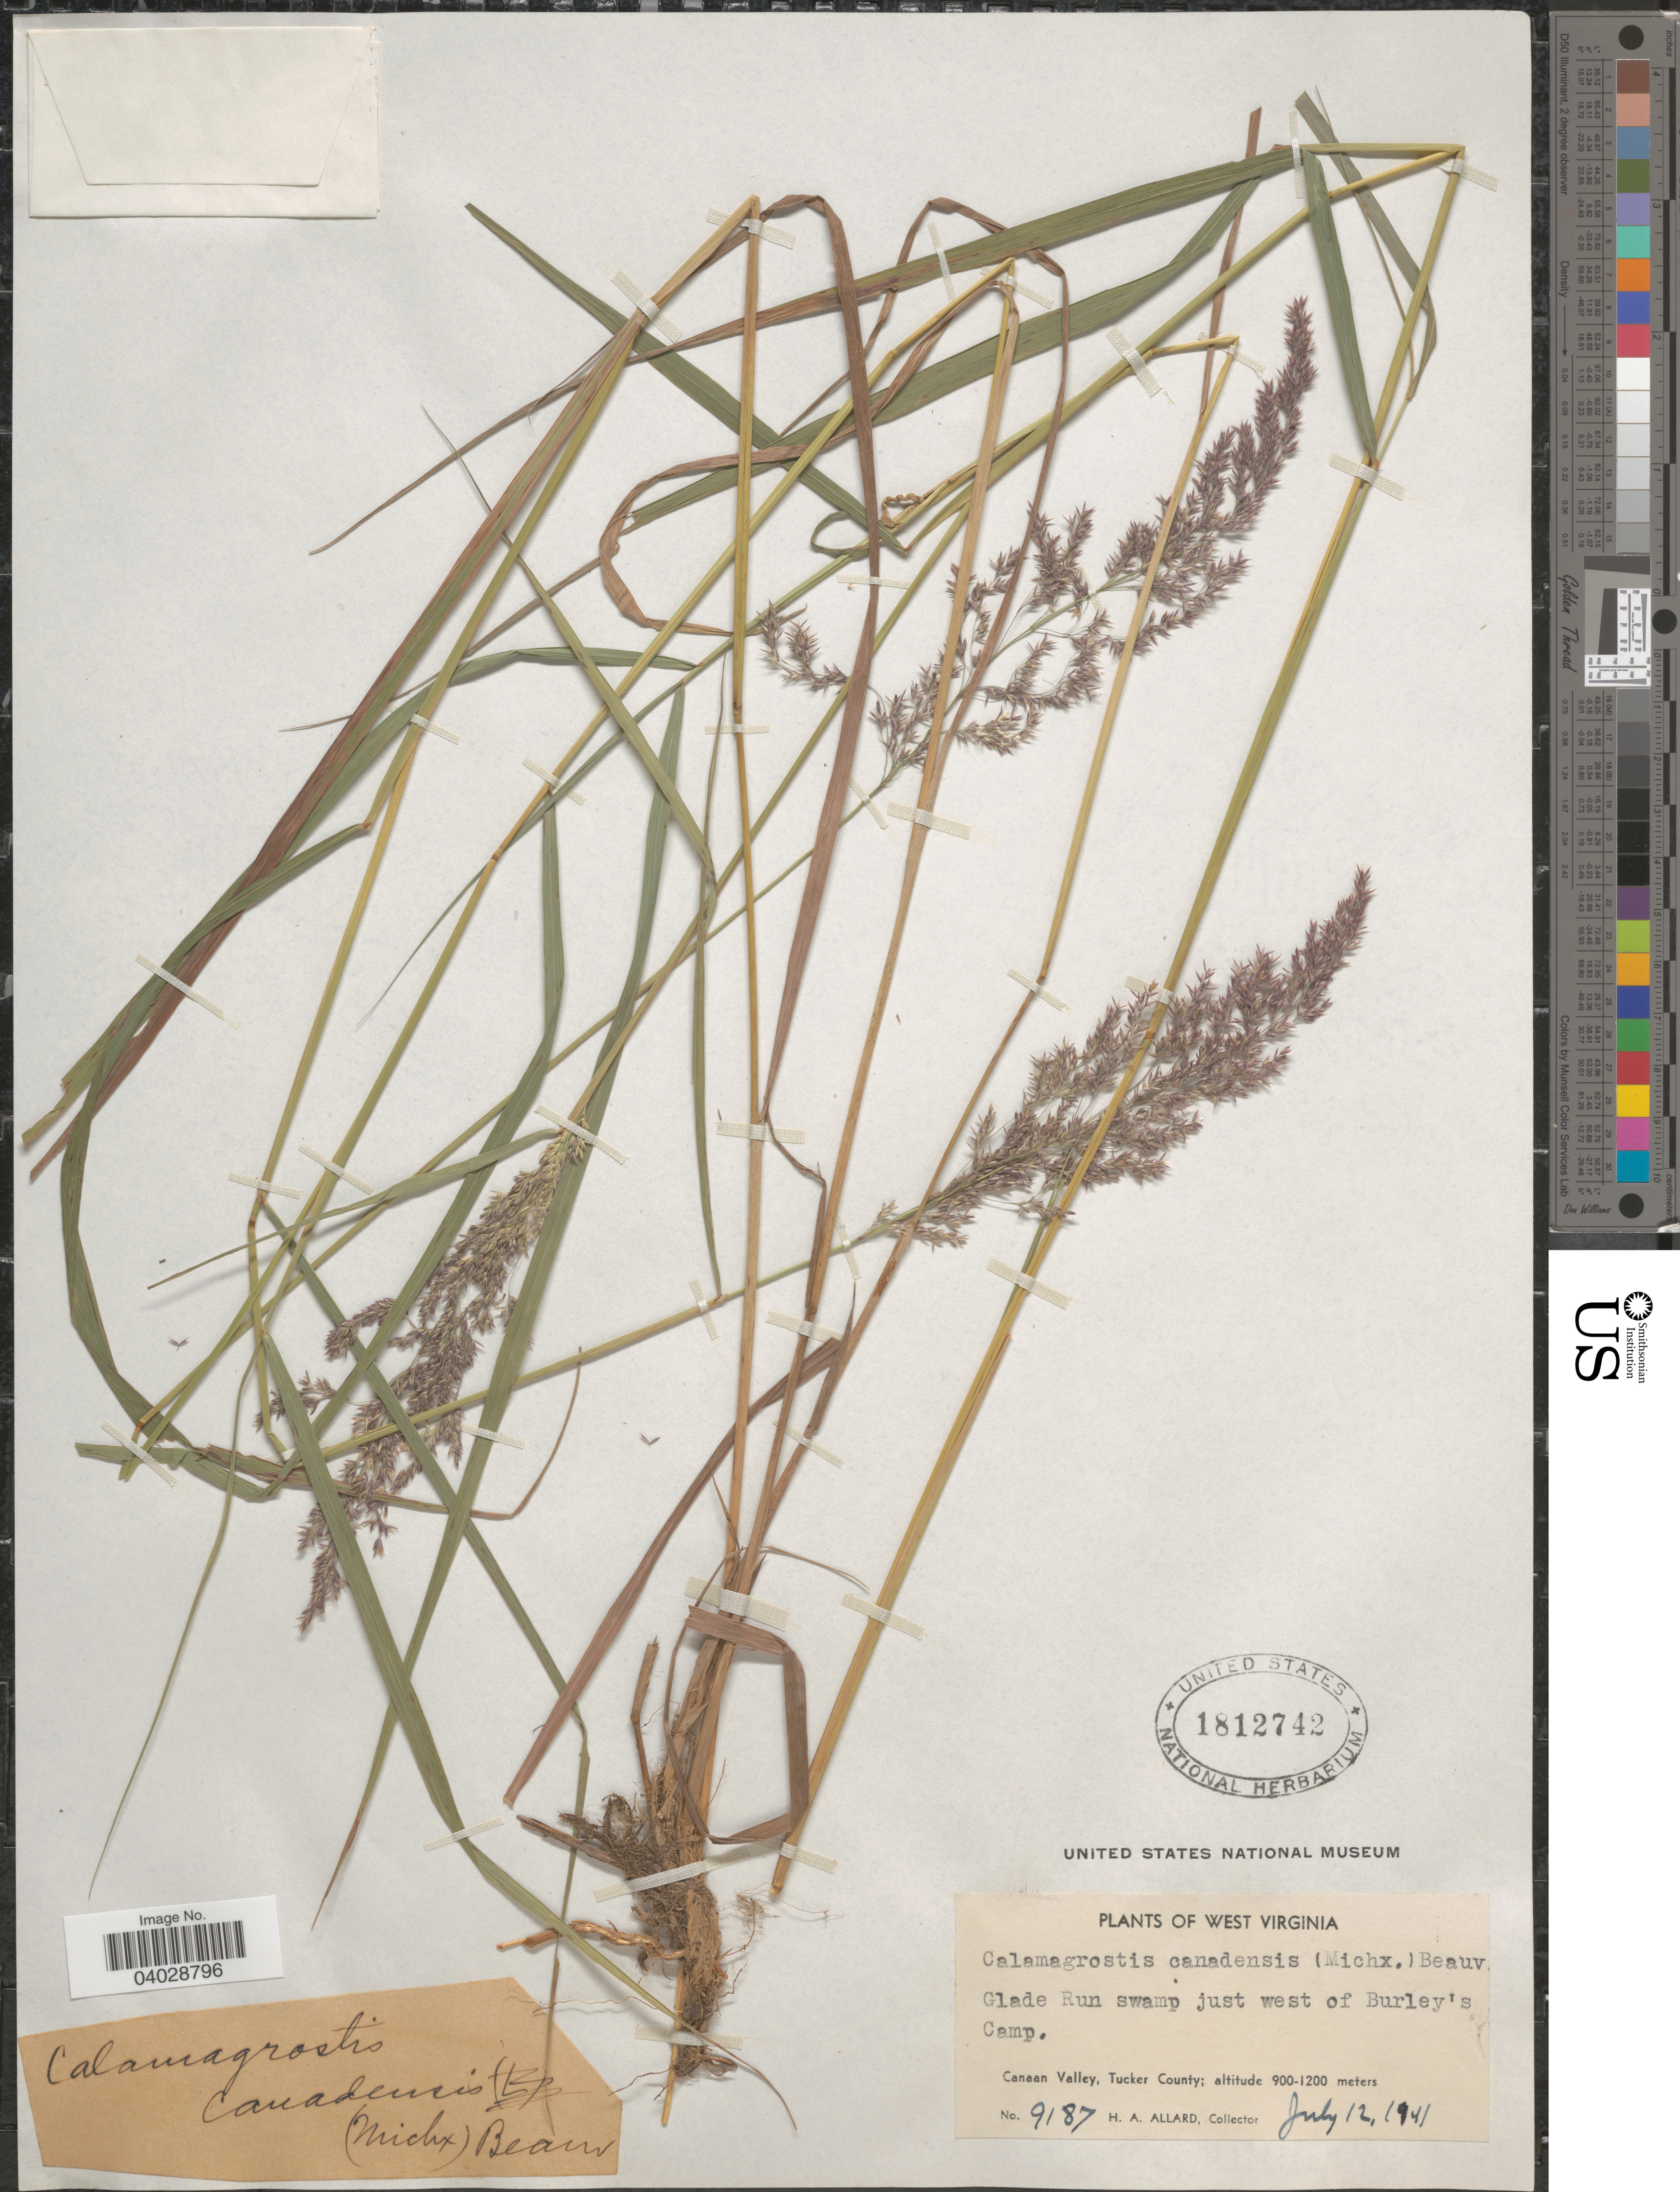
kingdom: Plantae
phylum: Tracheophyta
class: Liliopsida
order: Poales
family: Poaceae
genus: Calamagrostis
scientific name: Calamagrostis canadensis var. macouniana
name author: (Vasey) Stebbins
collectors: H. A. Allard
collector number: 9187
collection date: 1941-07-12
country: United States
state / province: West Virginia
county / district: Tucker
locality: Glade Run swamp just west of Burley's Camp. Canaan Valley, Tucker County.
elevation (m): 900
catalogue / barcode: US 1812742